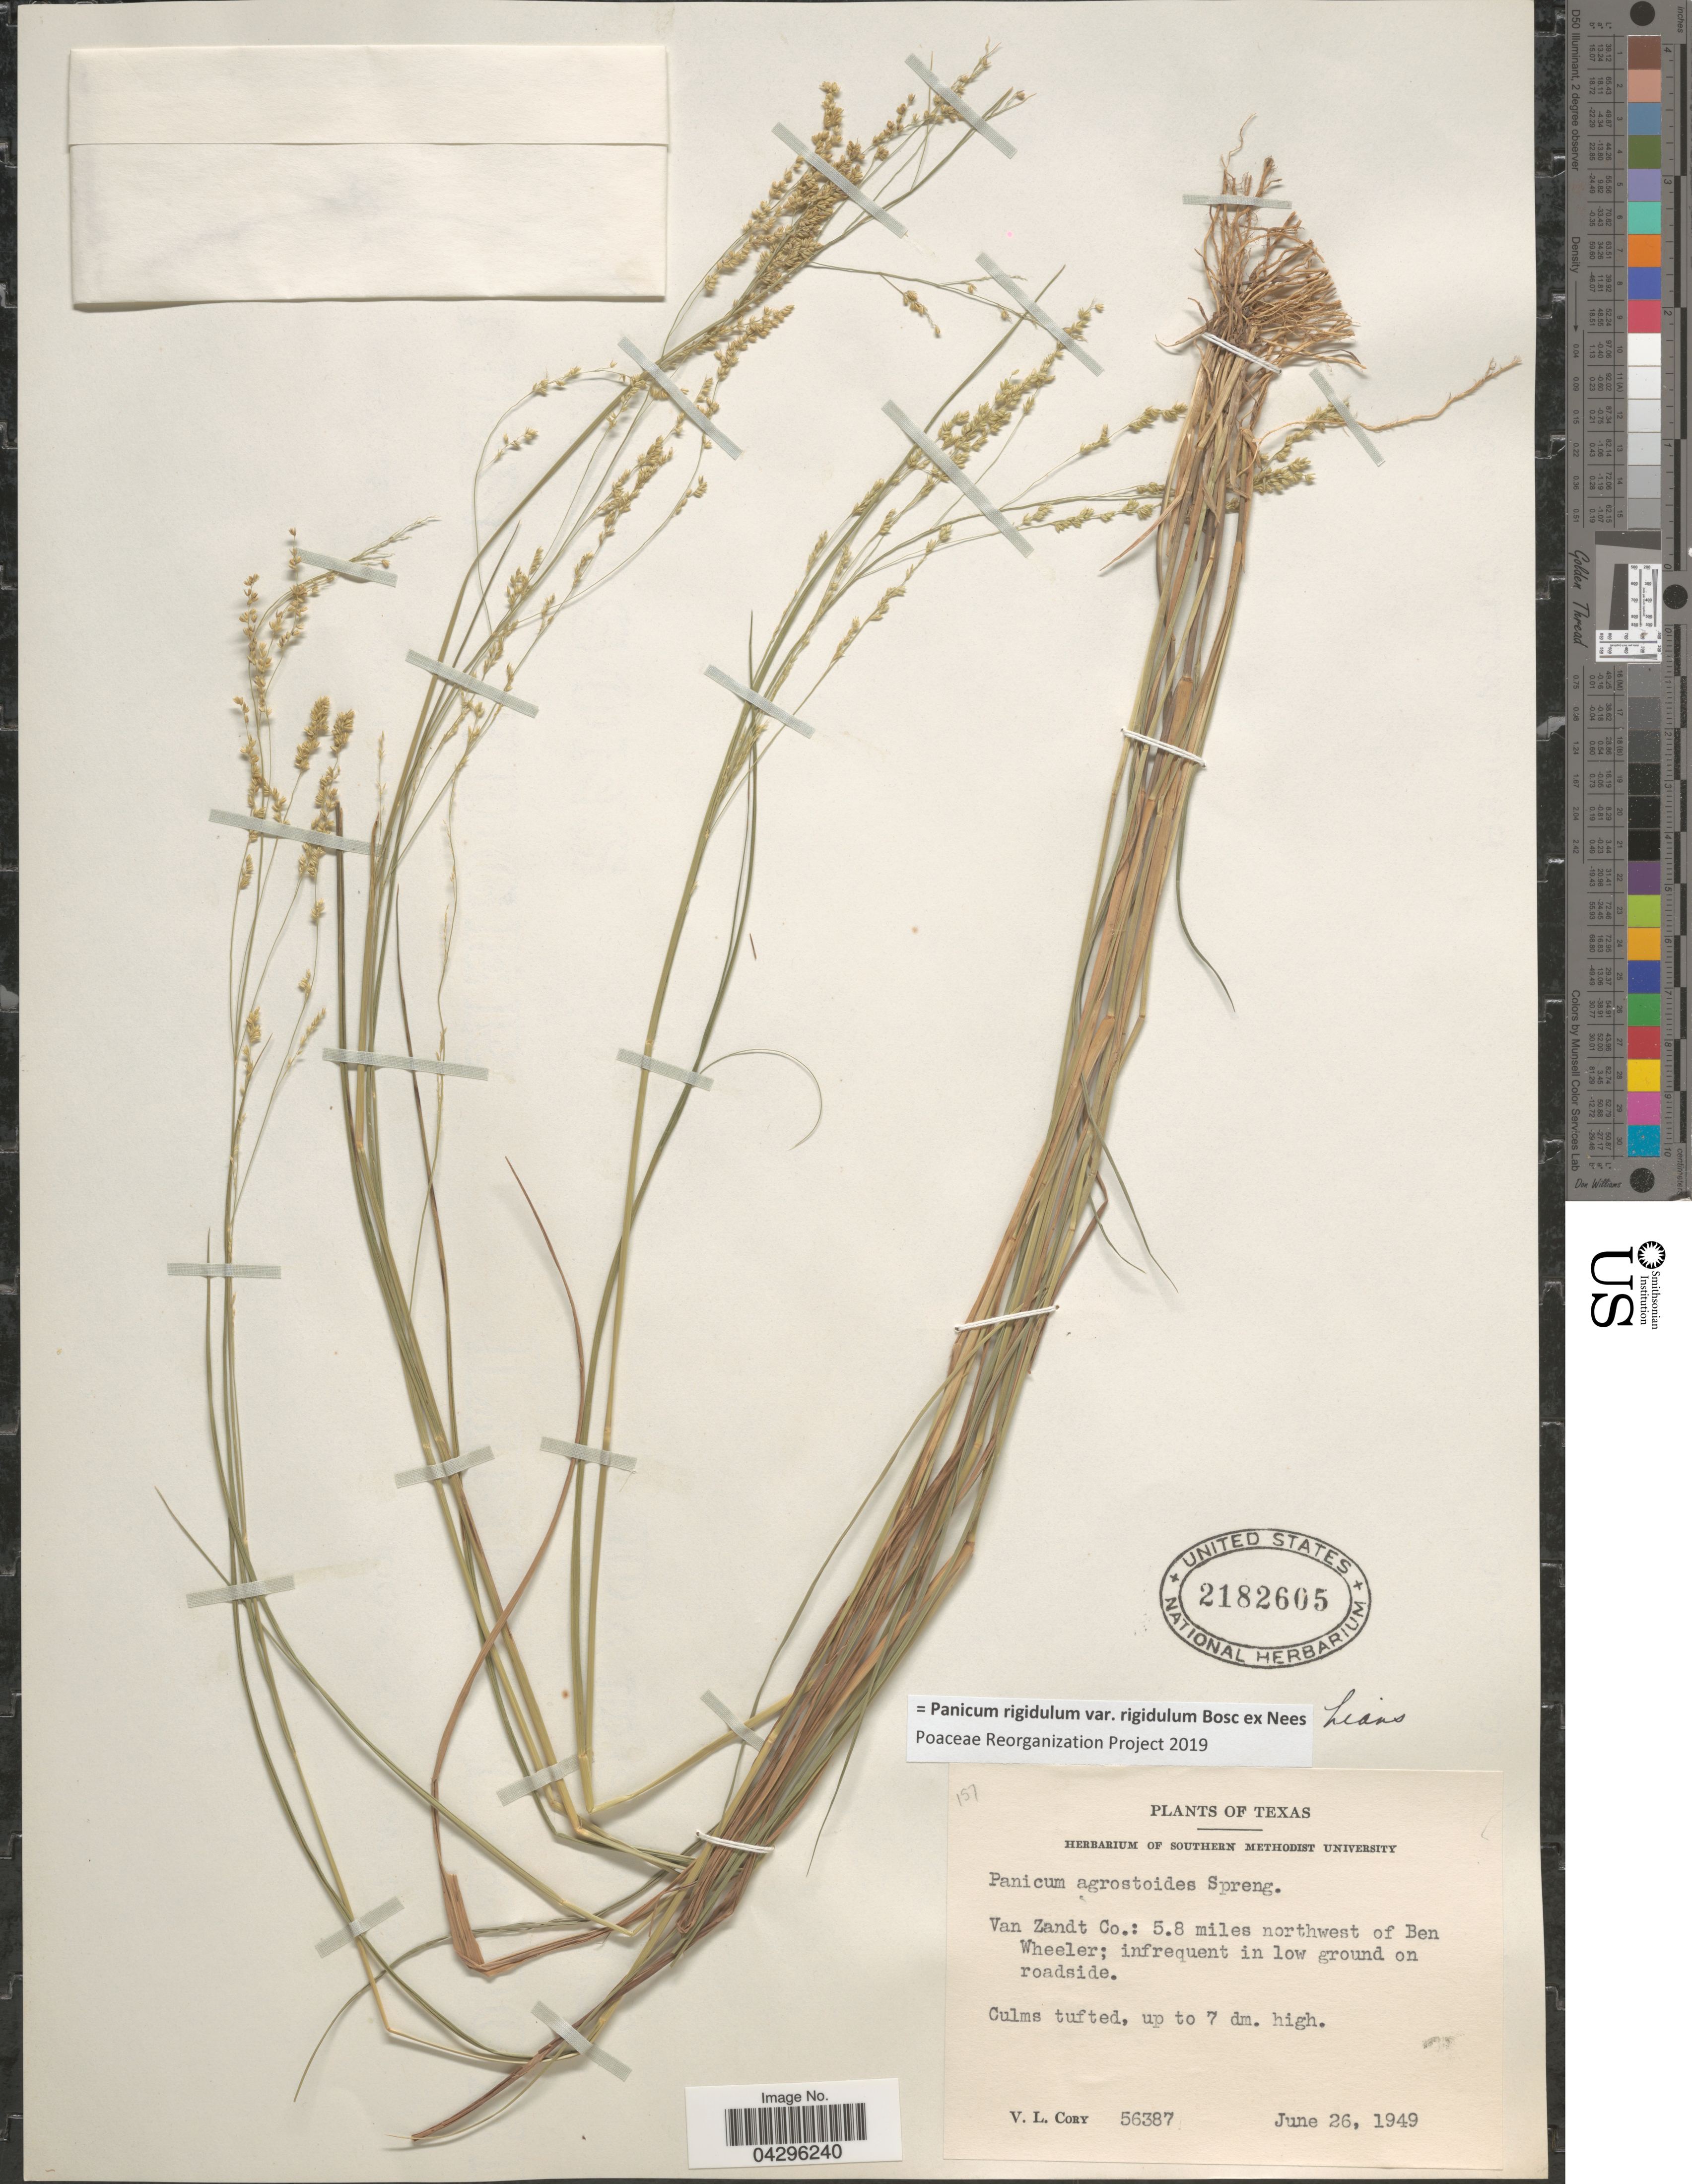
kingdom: Plantae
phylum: Tracheophyta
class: Liliopsida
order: Poales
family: Poaceae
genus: Panicum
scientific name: Panicum rigidulum var. rigidulum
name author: Bosc ex Nees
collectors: V. Cory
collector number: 56387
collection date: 1949-06-26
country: United States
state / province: Texas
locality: Van Zandt Co.: 5.8 miles northwest of Ben Wheeler; infrequent in low ground on roadside.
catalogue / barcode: US 2182605